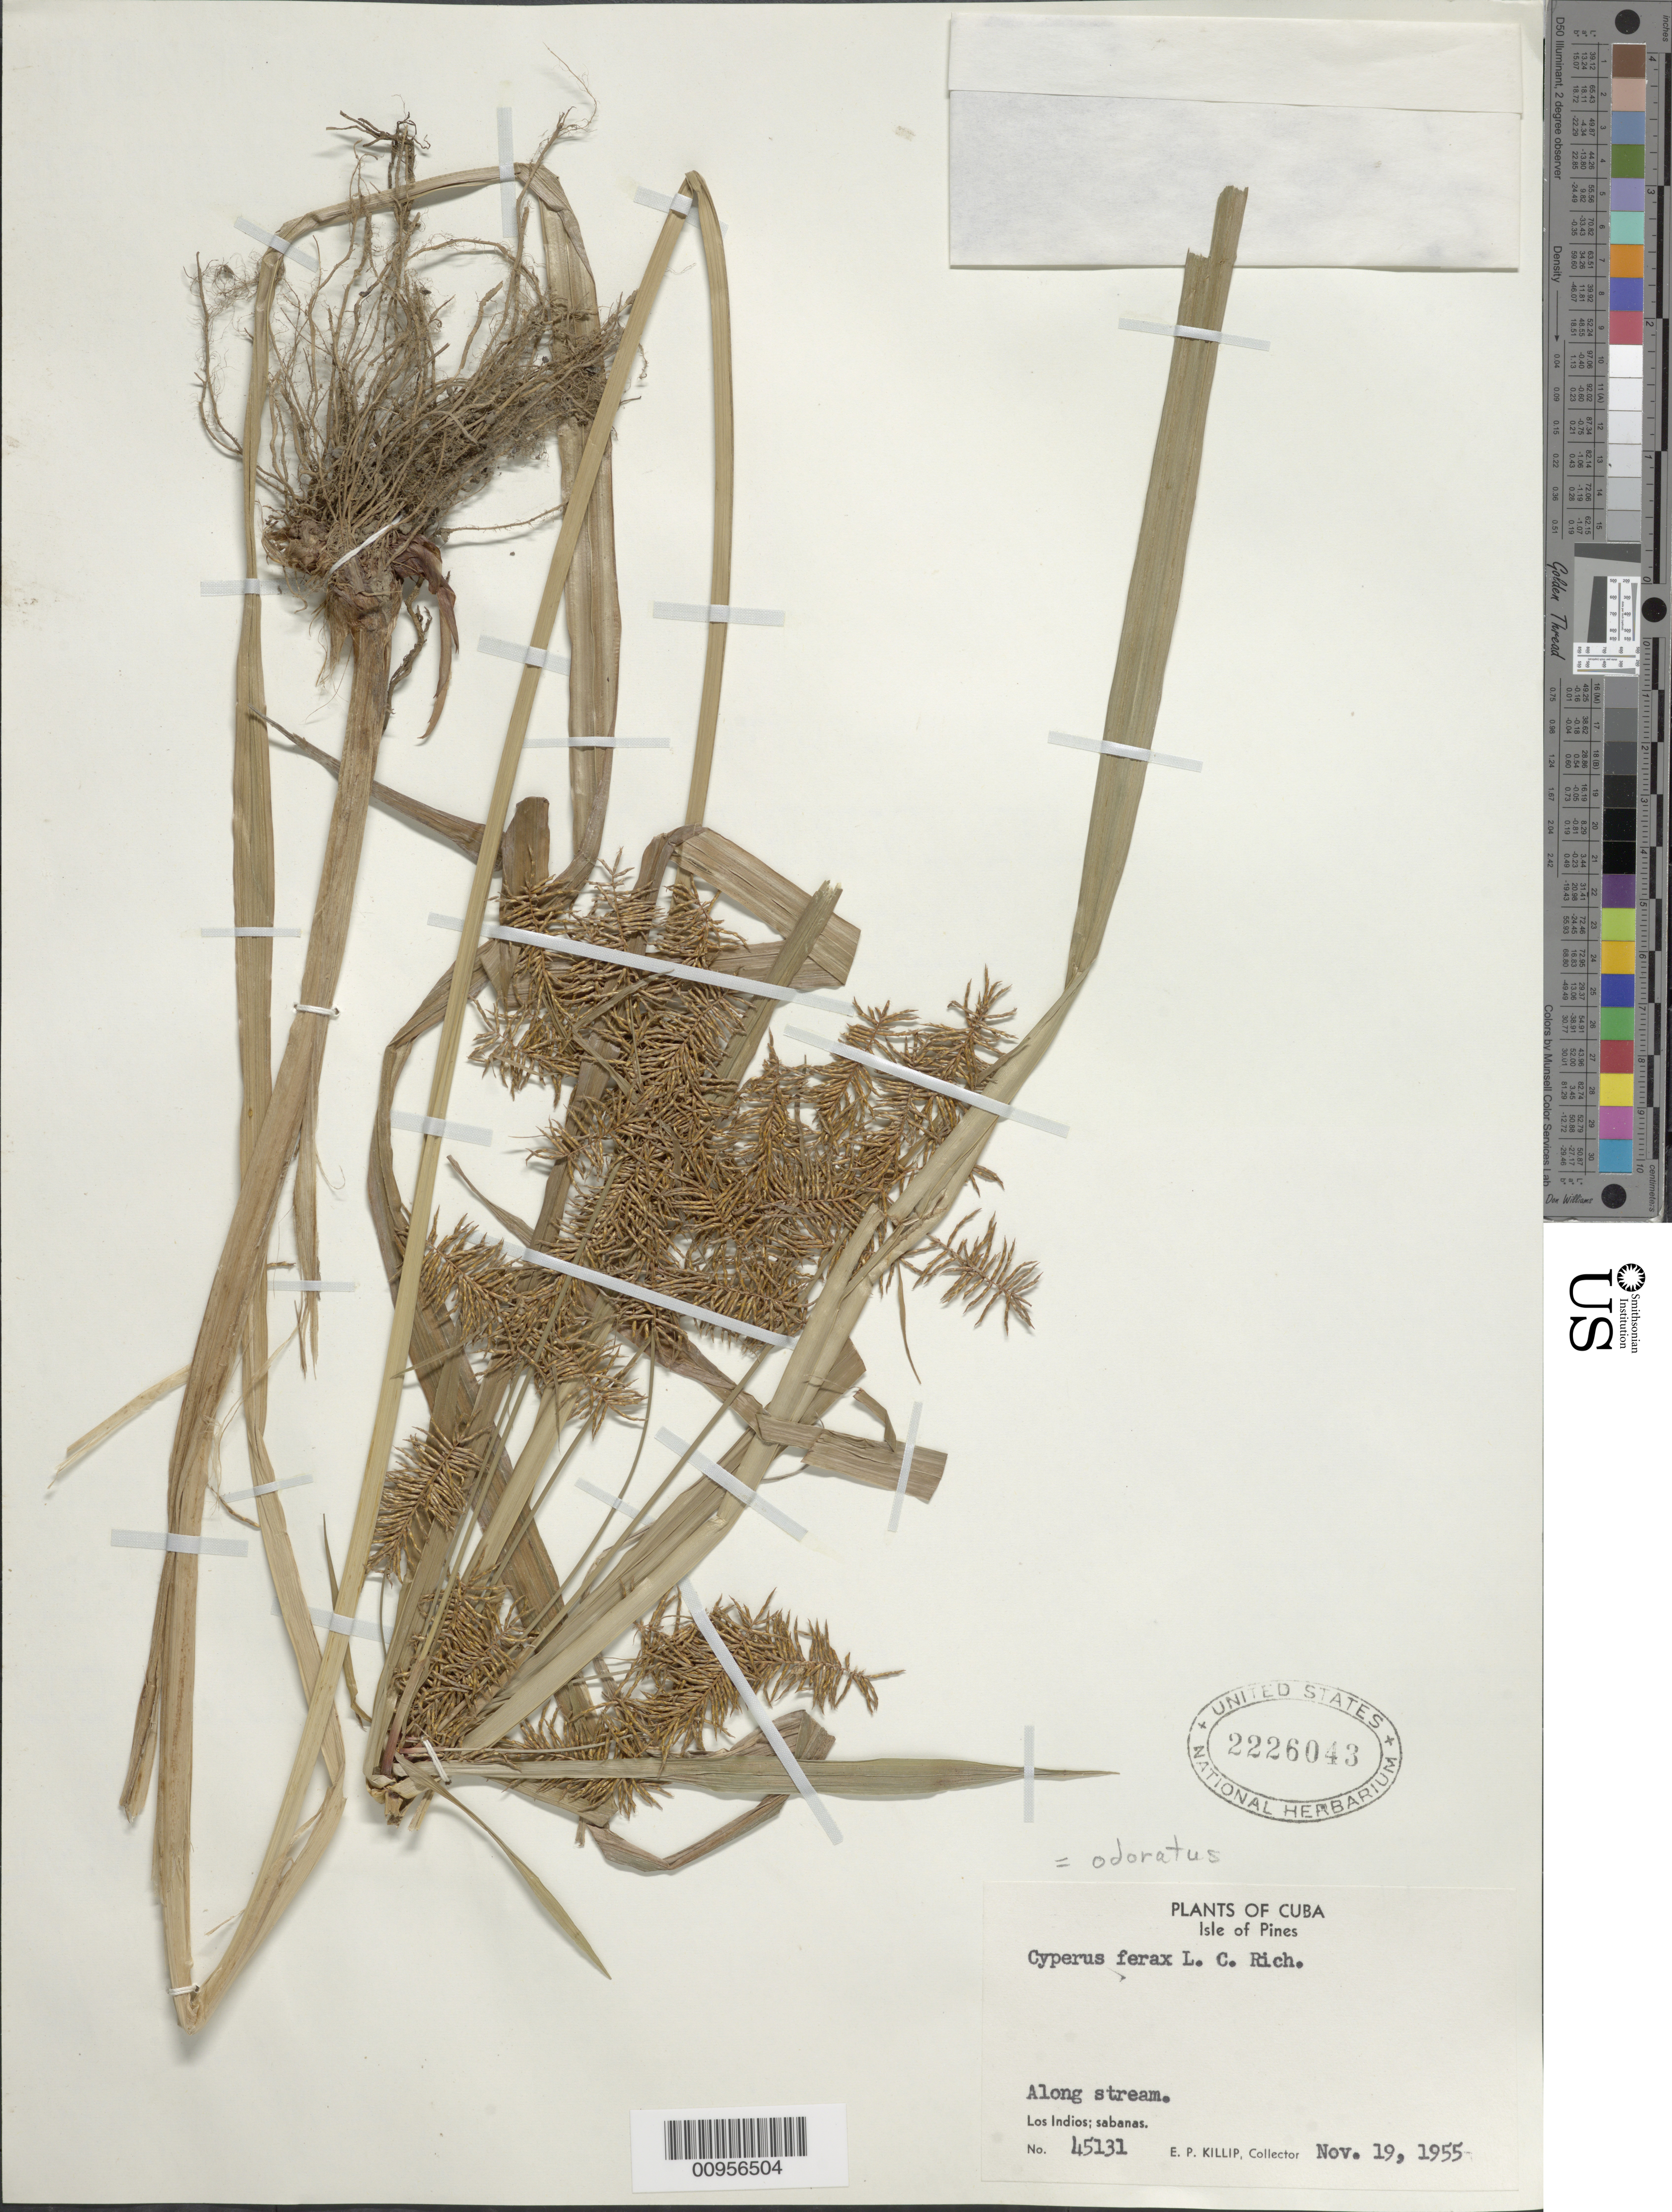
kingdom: Plantae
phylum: Tracheophyta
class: Liliopsida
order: Poales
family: Cyperaceae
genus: Cyperus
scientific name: Cyperus odoratus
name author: L.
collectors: E. P. Killip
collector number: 45131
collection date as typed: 19 Nov 1955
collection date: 1955-11-19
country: Cuba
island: Isla de la Juventud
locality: Los Indios, along stream in sabanas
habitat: Along stream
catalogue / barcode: US 2226043